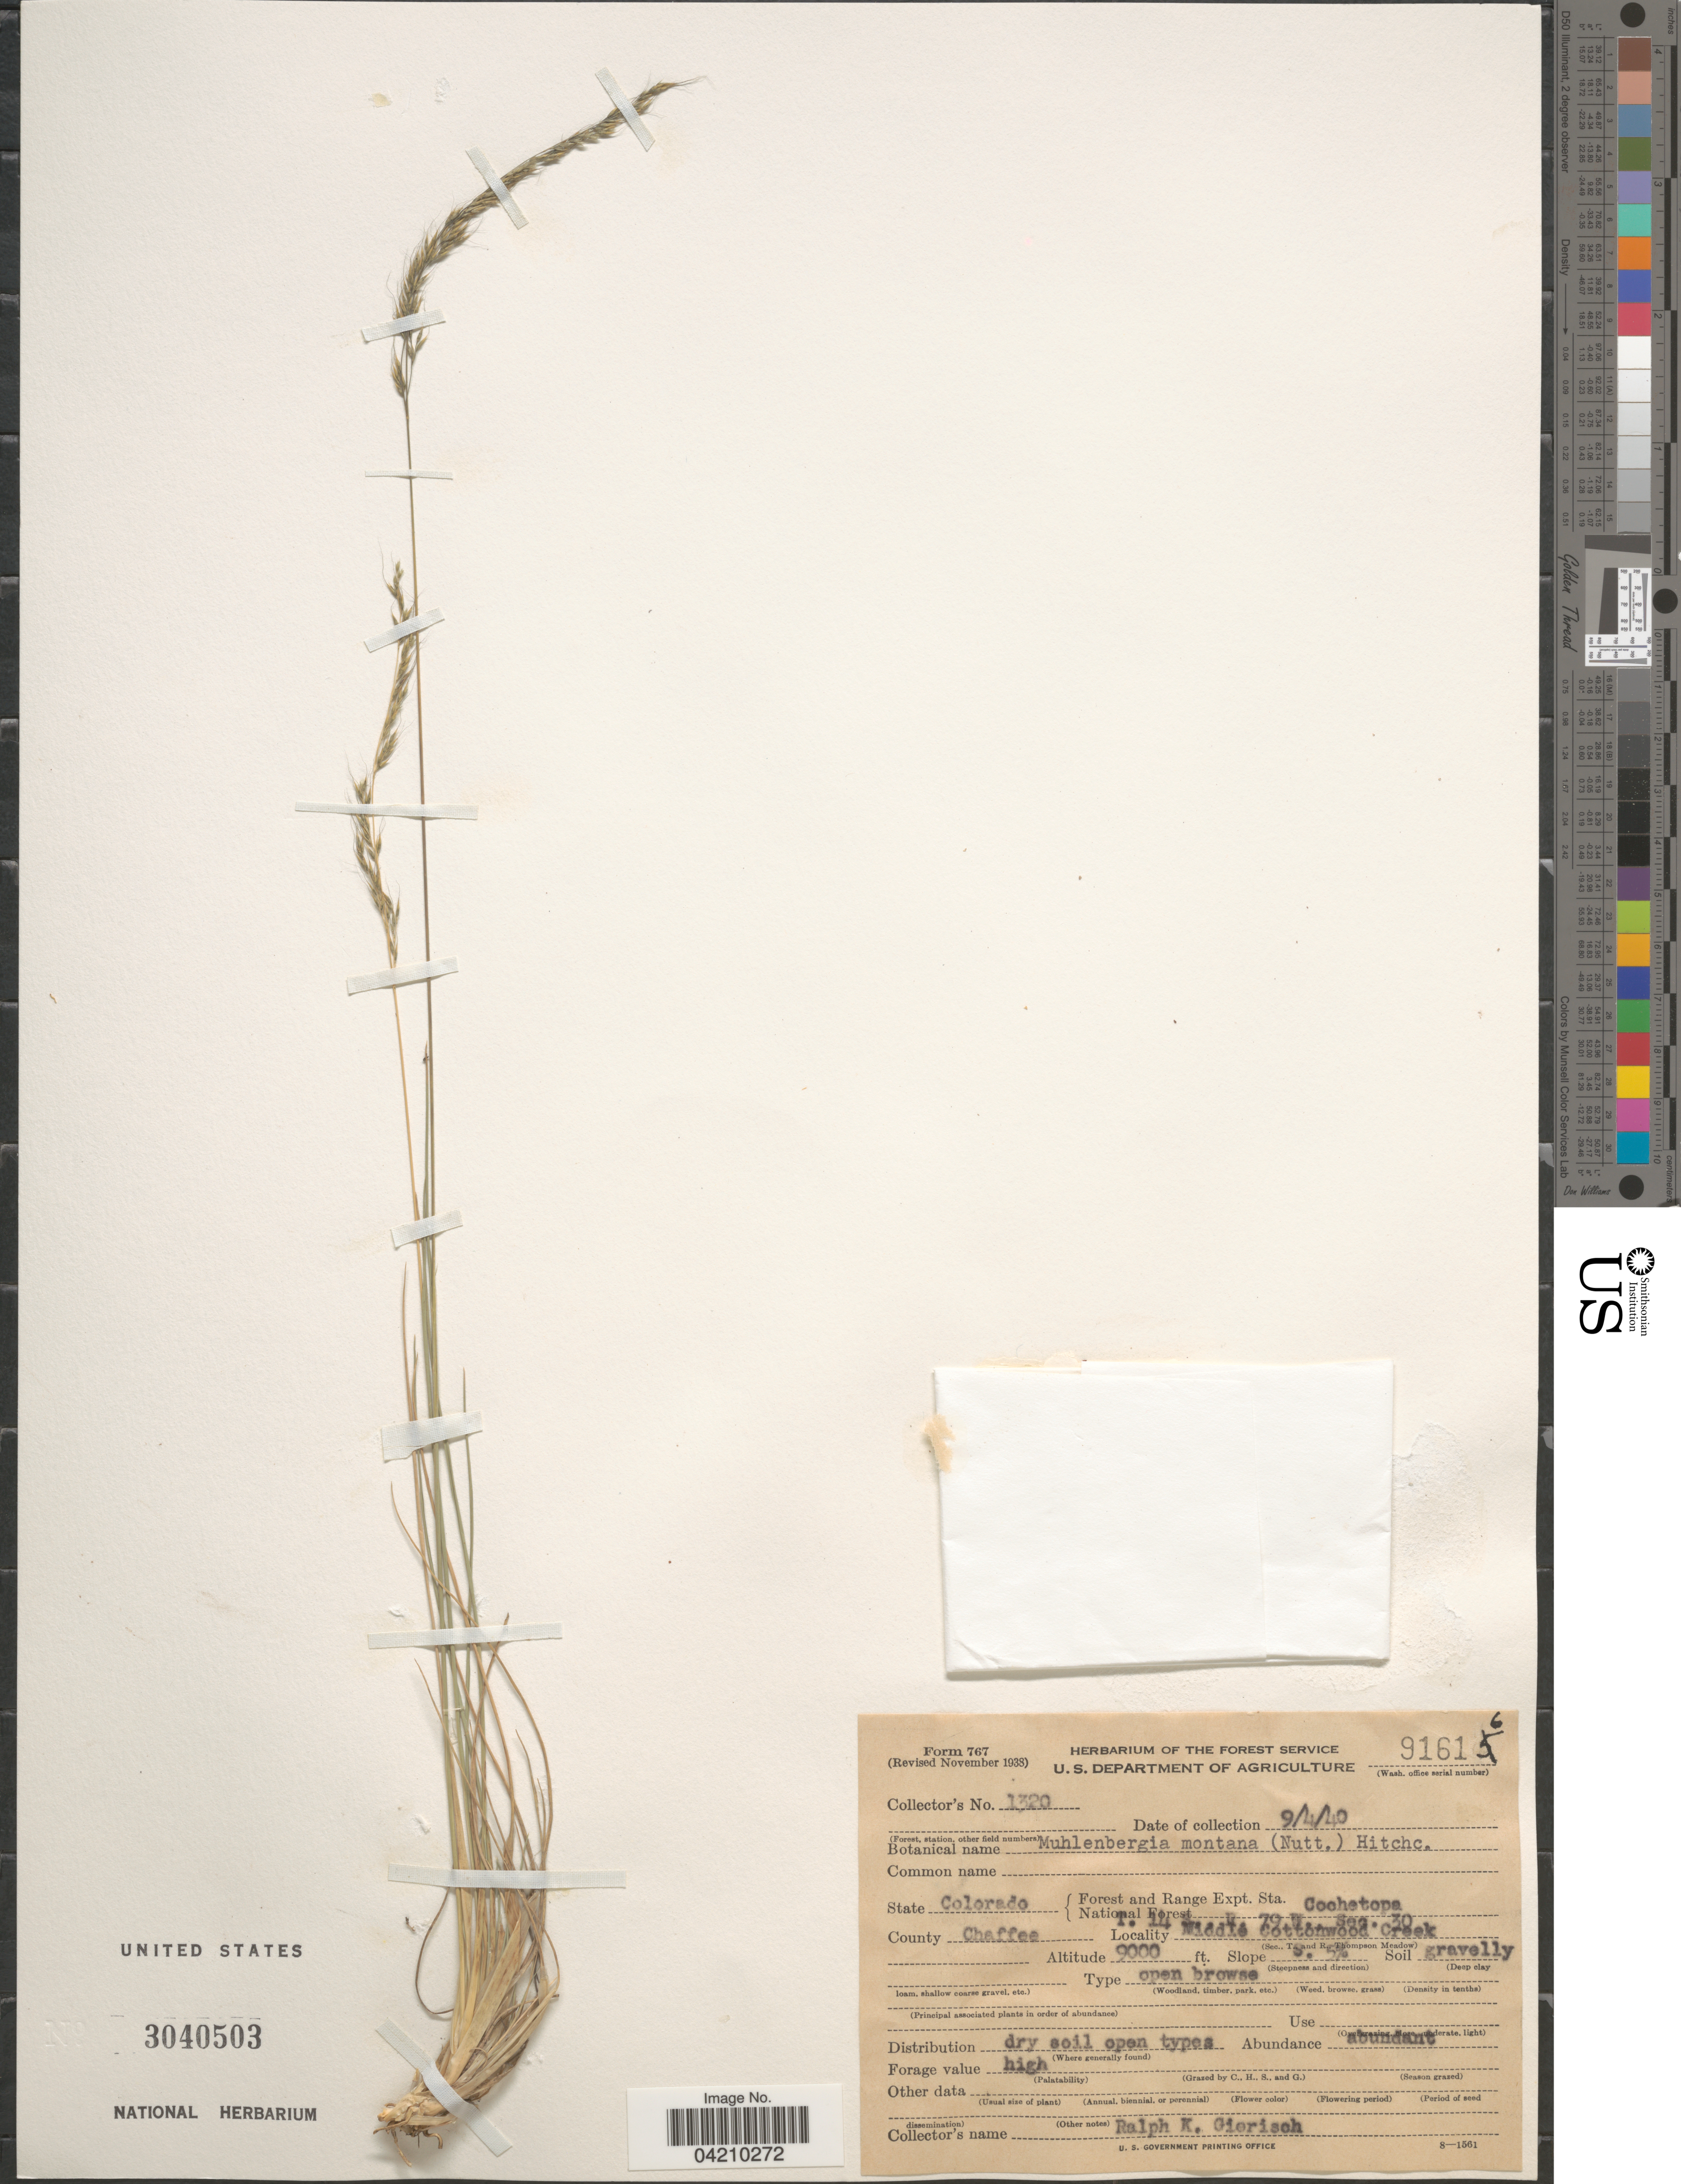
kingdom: Plantae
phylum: Tracheophyta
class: Liliopsida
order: Poales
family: Poaceae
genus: Muhlenbergia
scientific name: Muhlenbergia montana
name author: (Nutt.) Hitchc.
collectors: R. Gierisch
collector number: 1320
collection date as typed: Transcribed d/m/y: 4/9/40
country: United States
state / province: Colorado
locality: Forest and Range Expt. Sta. National Forest Cochetopa. County Chaffee. T. 14 S., R. 79 W., Sec. 30. Middle Cottonwood Creek. Slope S. 5%.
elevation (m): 2743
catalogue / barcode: US 3040503